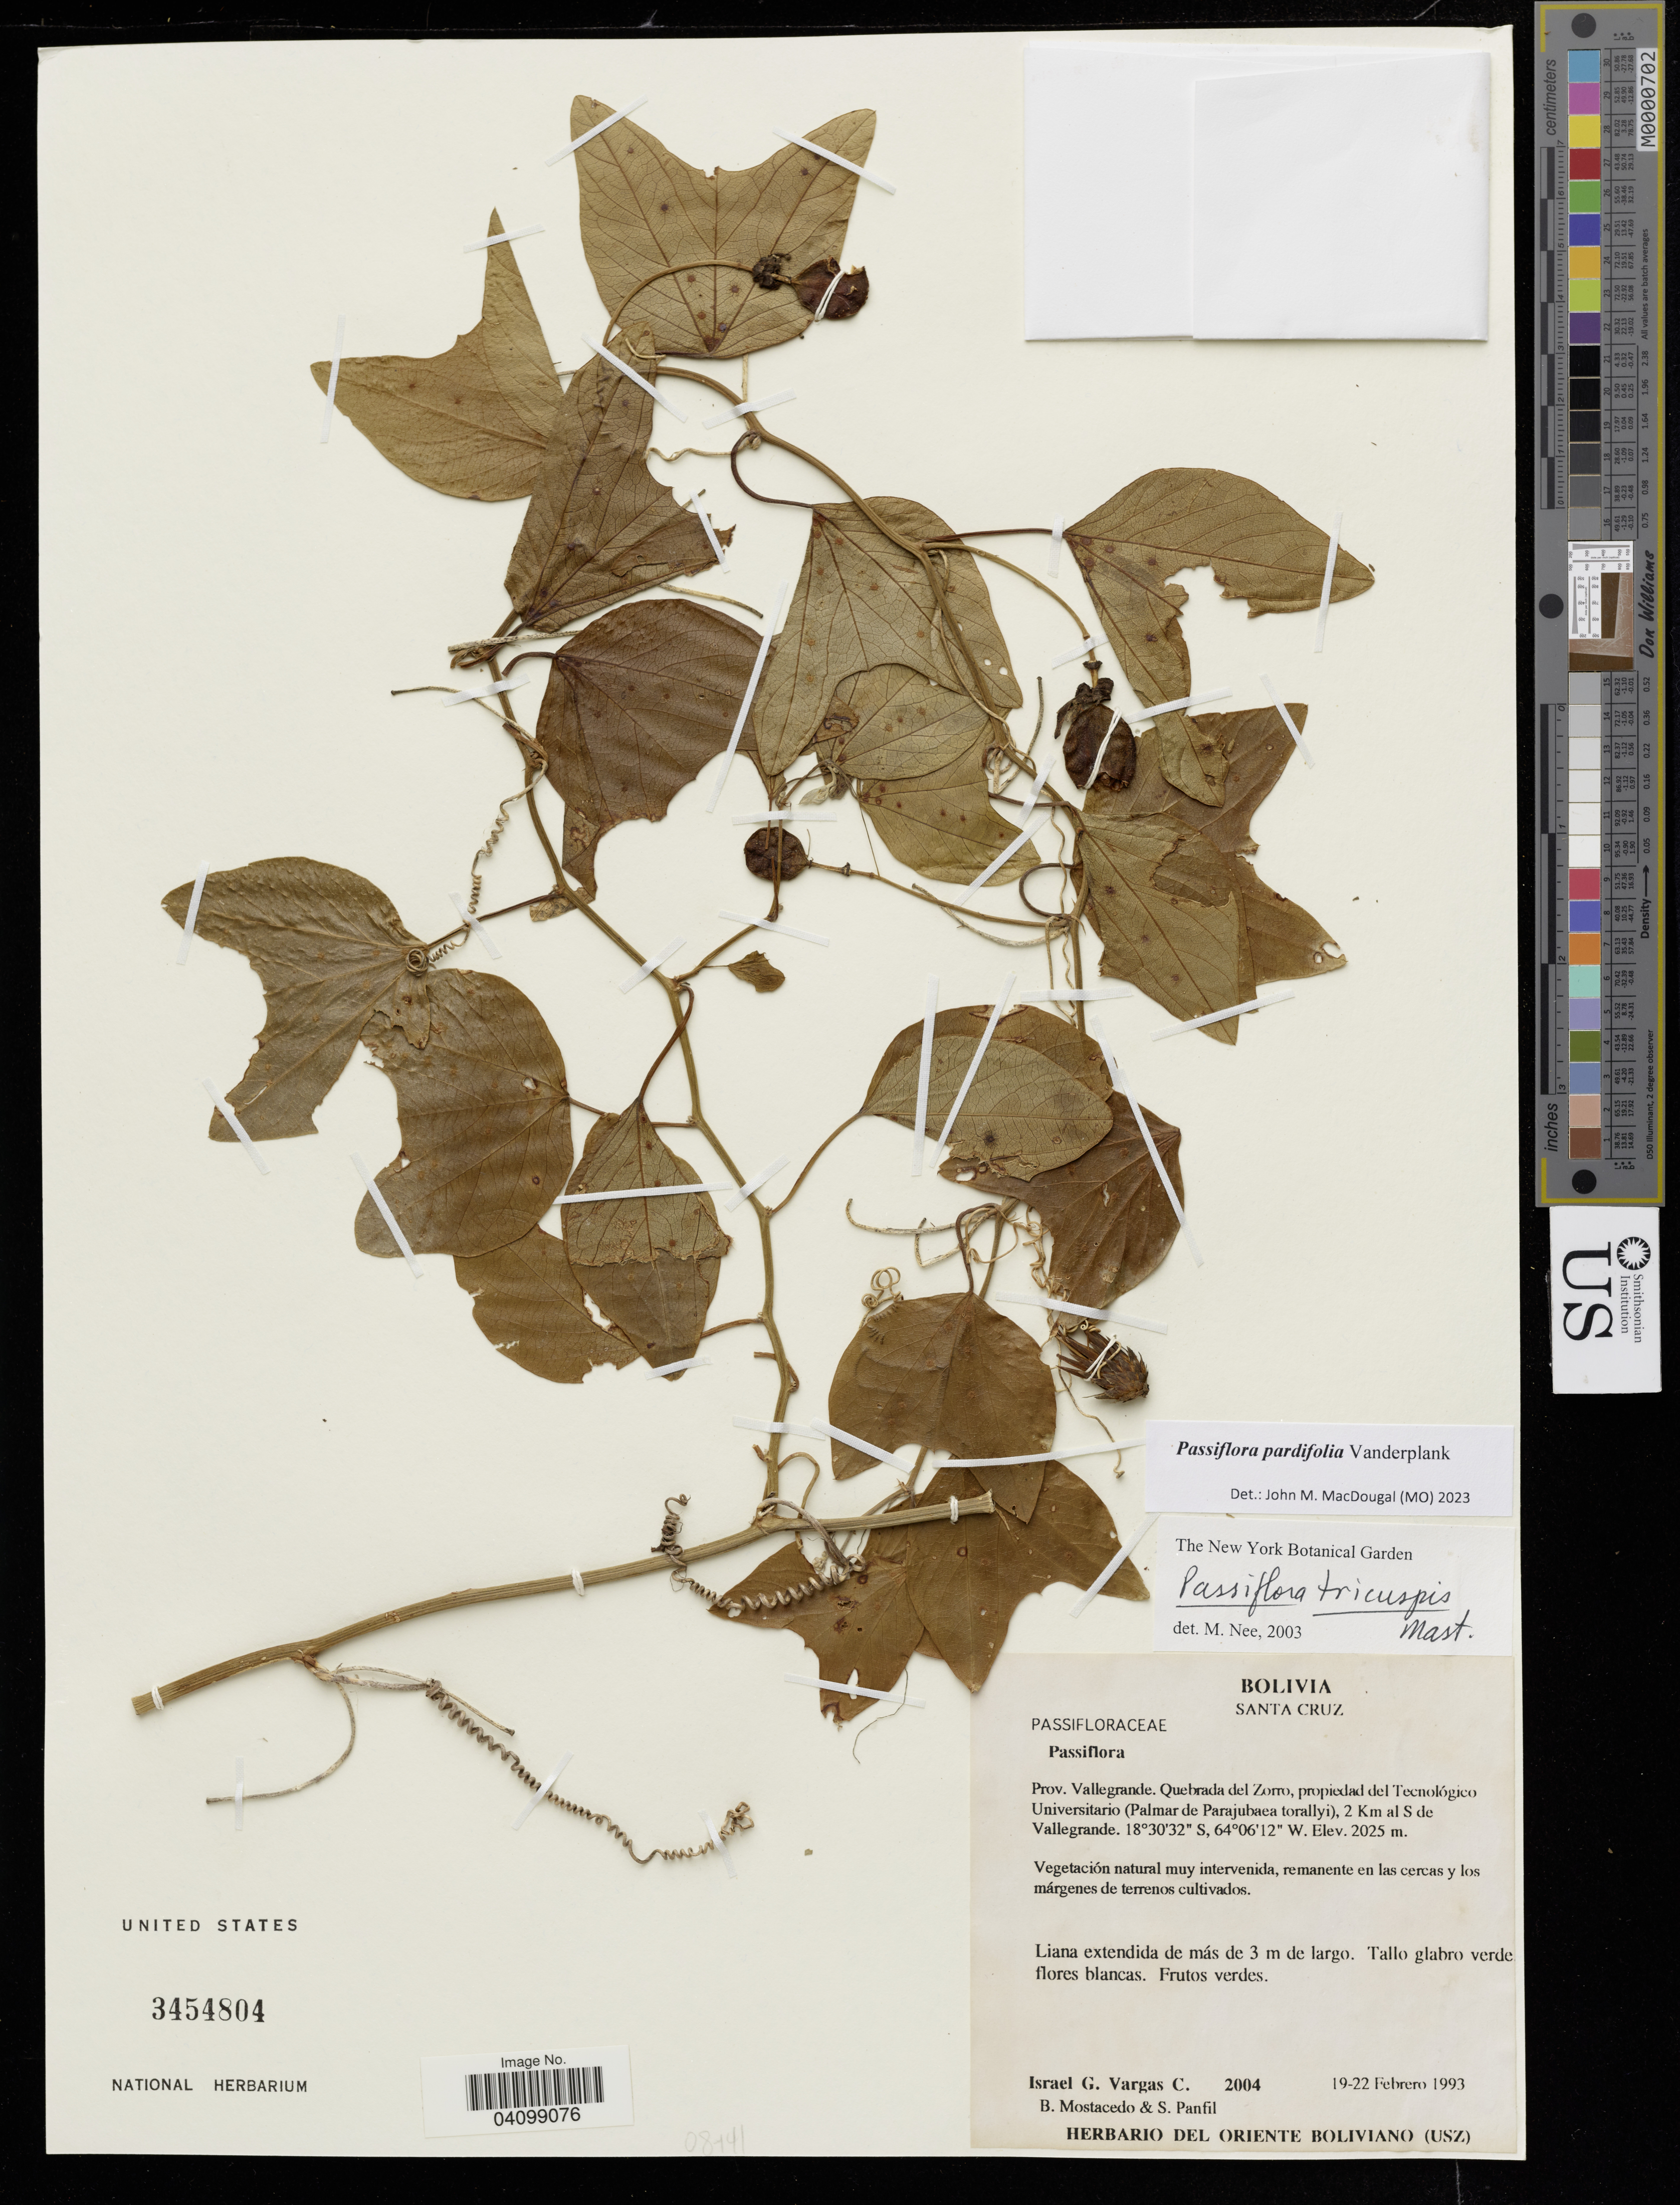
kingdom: Plantae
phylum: Tracheophyta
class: Magnoliopsida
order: Malpighiales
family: Passifloraceae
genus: Passiflora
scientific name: Passiflora pardifolia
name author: Vanderpl.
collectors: I. Vargas C., B. Mostacedo & S. Panfil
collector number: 2004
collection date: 1933-02-22/1993-02-19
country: Bolivia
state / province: Santa Cruz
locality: Prov. Vallegrande. Quebrada del Zorro, propiedad del Tecnológico Universitario (Palmar de Parajubaea torallyi), 2 Km al S de Vallegrande.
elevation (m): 2025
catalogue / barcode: US 3454804